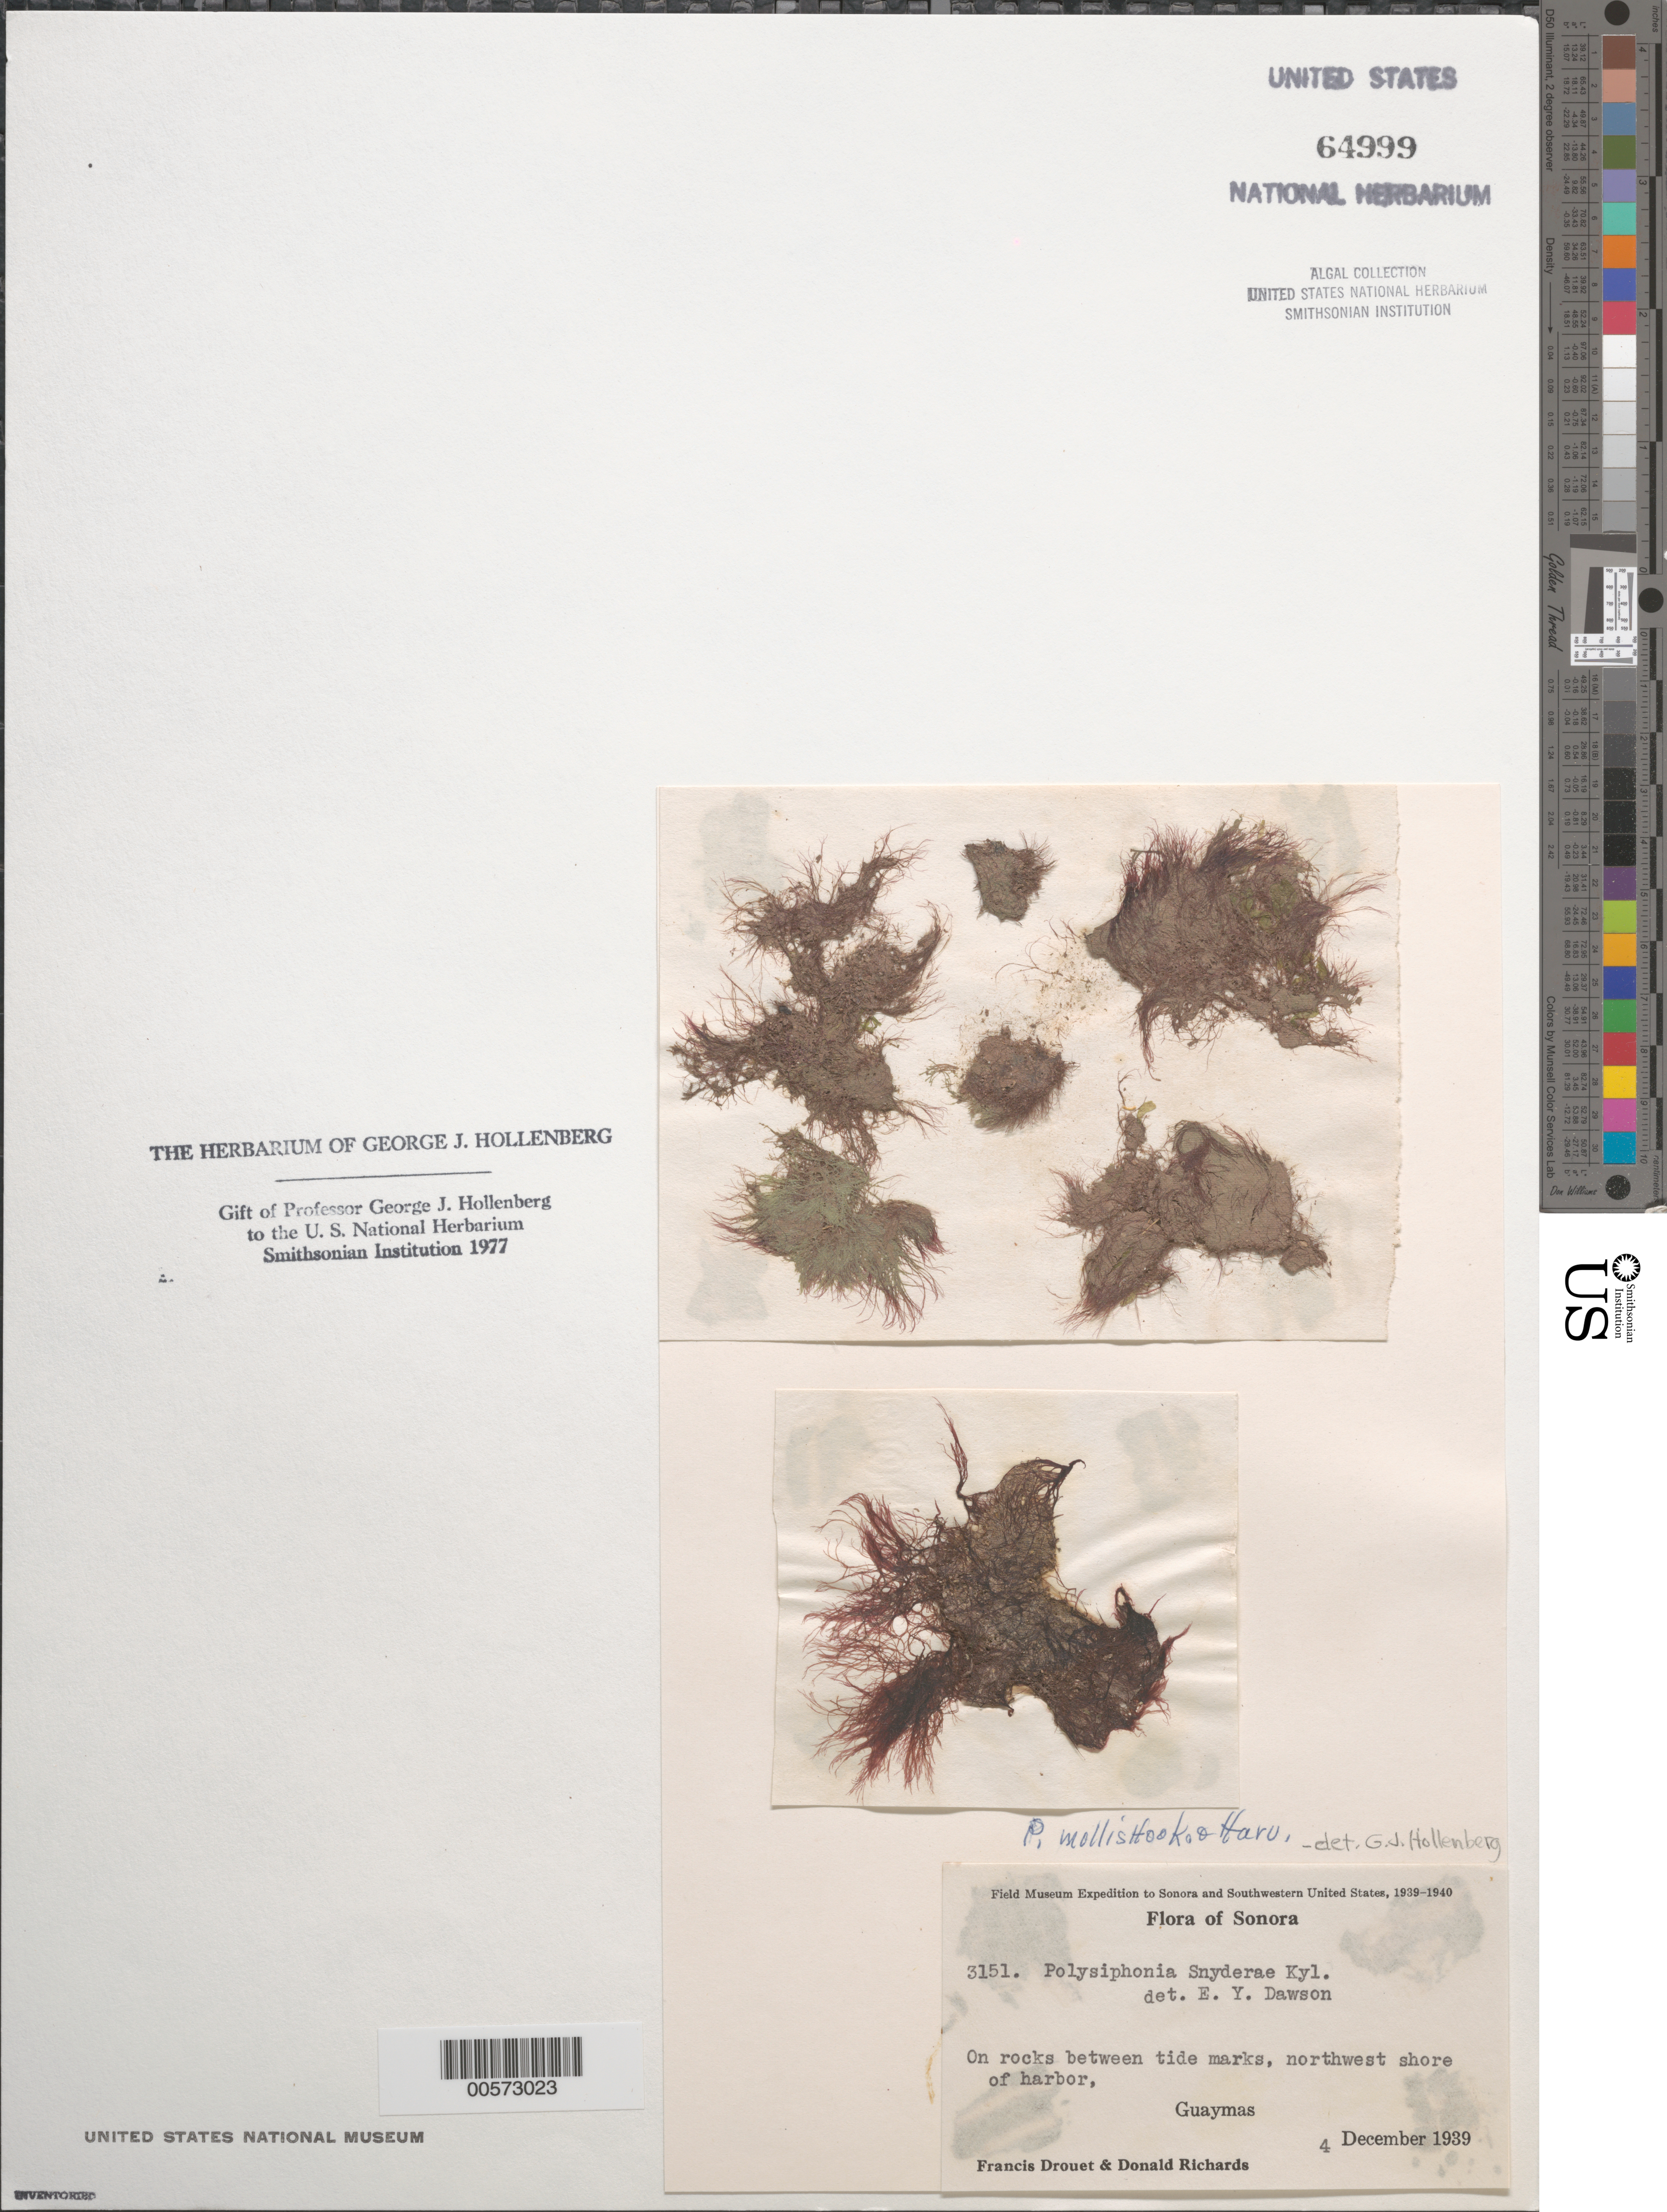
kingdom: Plantae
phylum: Rhodophyta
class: Florideophyceae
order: Ceramiales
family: Rhodomelaceae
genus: Polysiphonia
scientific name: Polysiphonia mollis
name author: Hook. f. & Harv.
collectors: F. E. Drouet & D. Richards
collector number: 3151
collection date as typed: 04 Dec 1939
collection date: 1939-12-04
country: Mexico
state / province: Sonora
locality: Guaymas Harbor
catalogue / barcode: US 64999